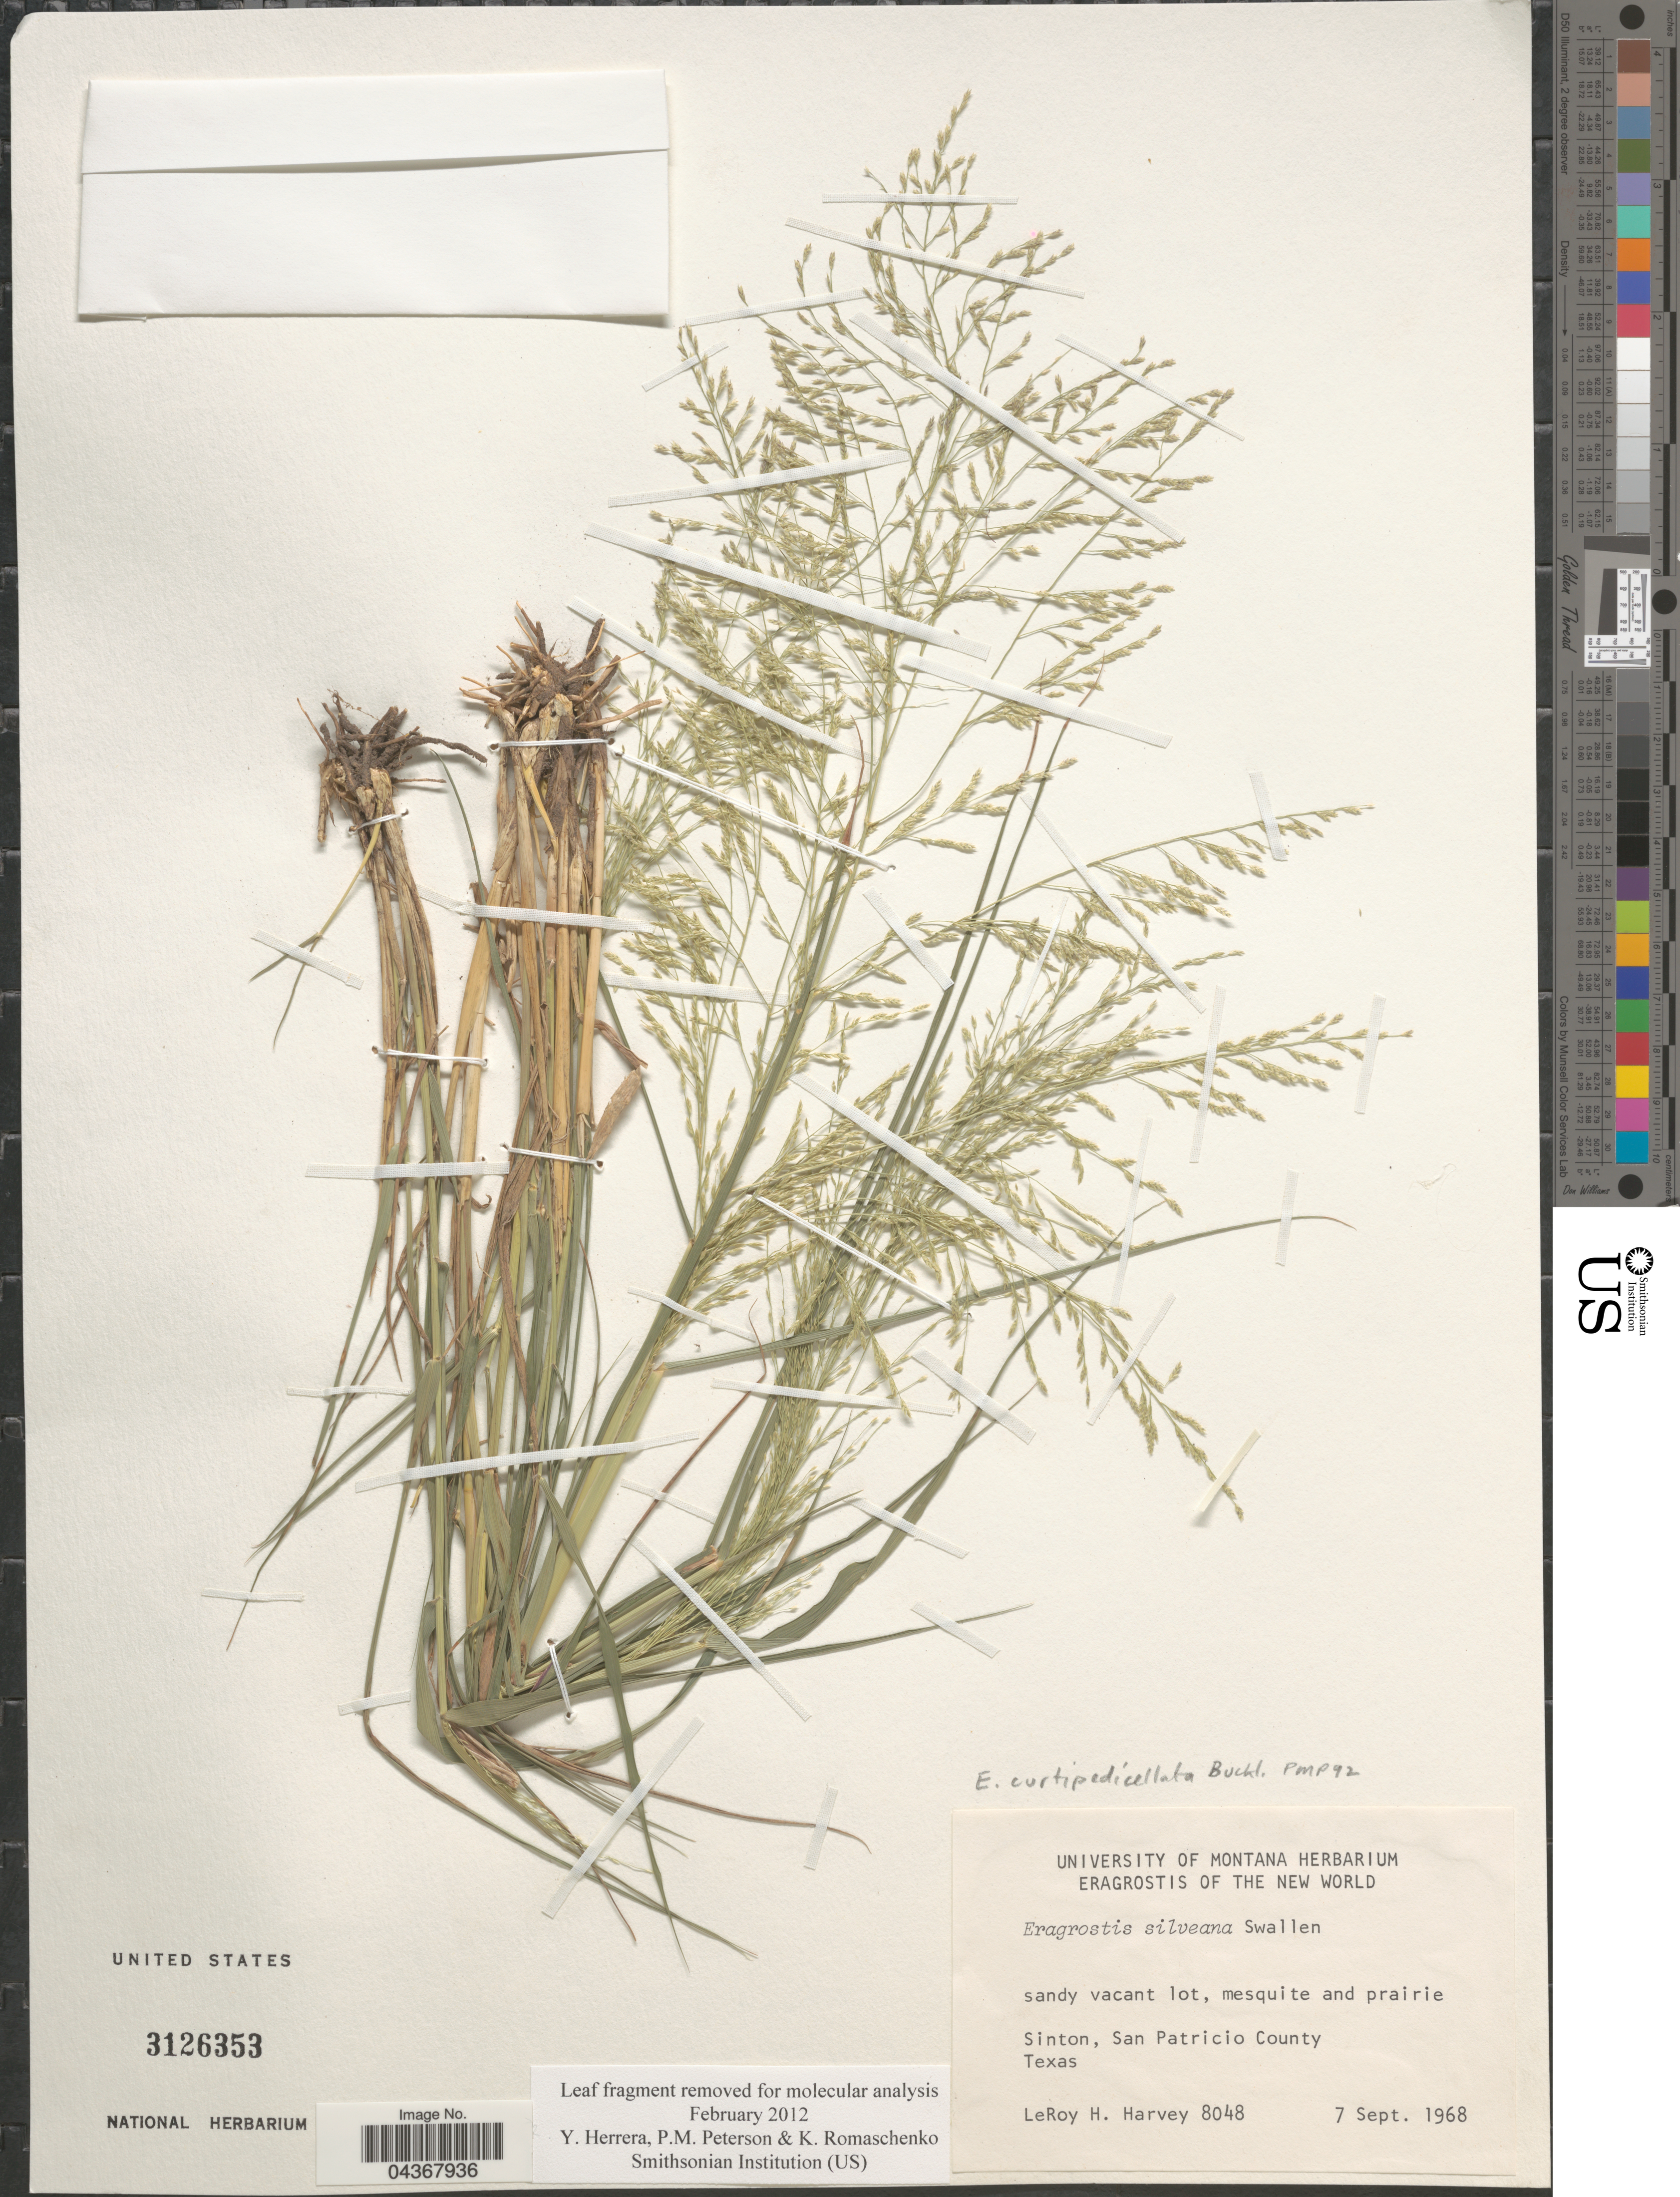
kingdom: Plantae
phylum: Tracheophyta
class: Liliopsida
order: Poales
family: Poaceae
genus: Eragrostis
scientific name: Eragrostis curtipedicellata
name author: Buckley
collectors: L. H. Harvey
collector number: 8048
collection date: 1968-09-07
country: United States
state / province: Texas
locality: Sinton, San Patricio County.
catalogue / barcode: US 3126353